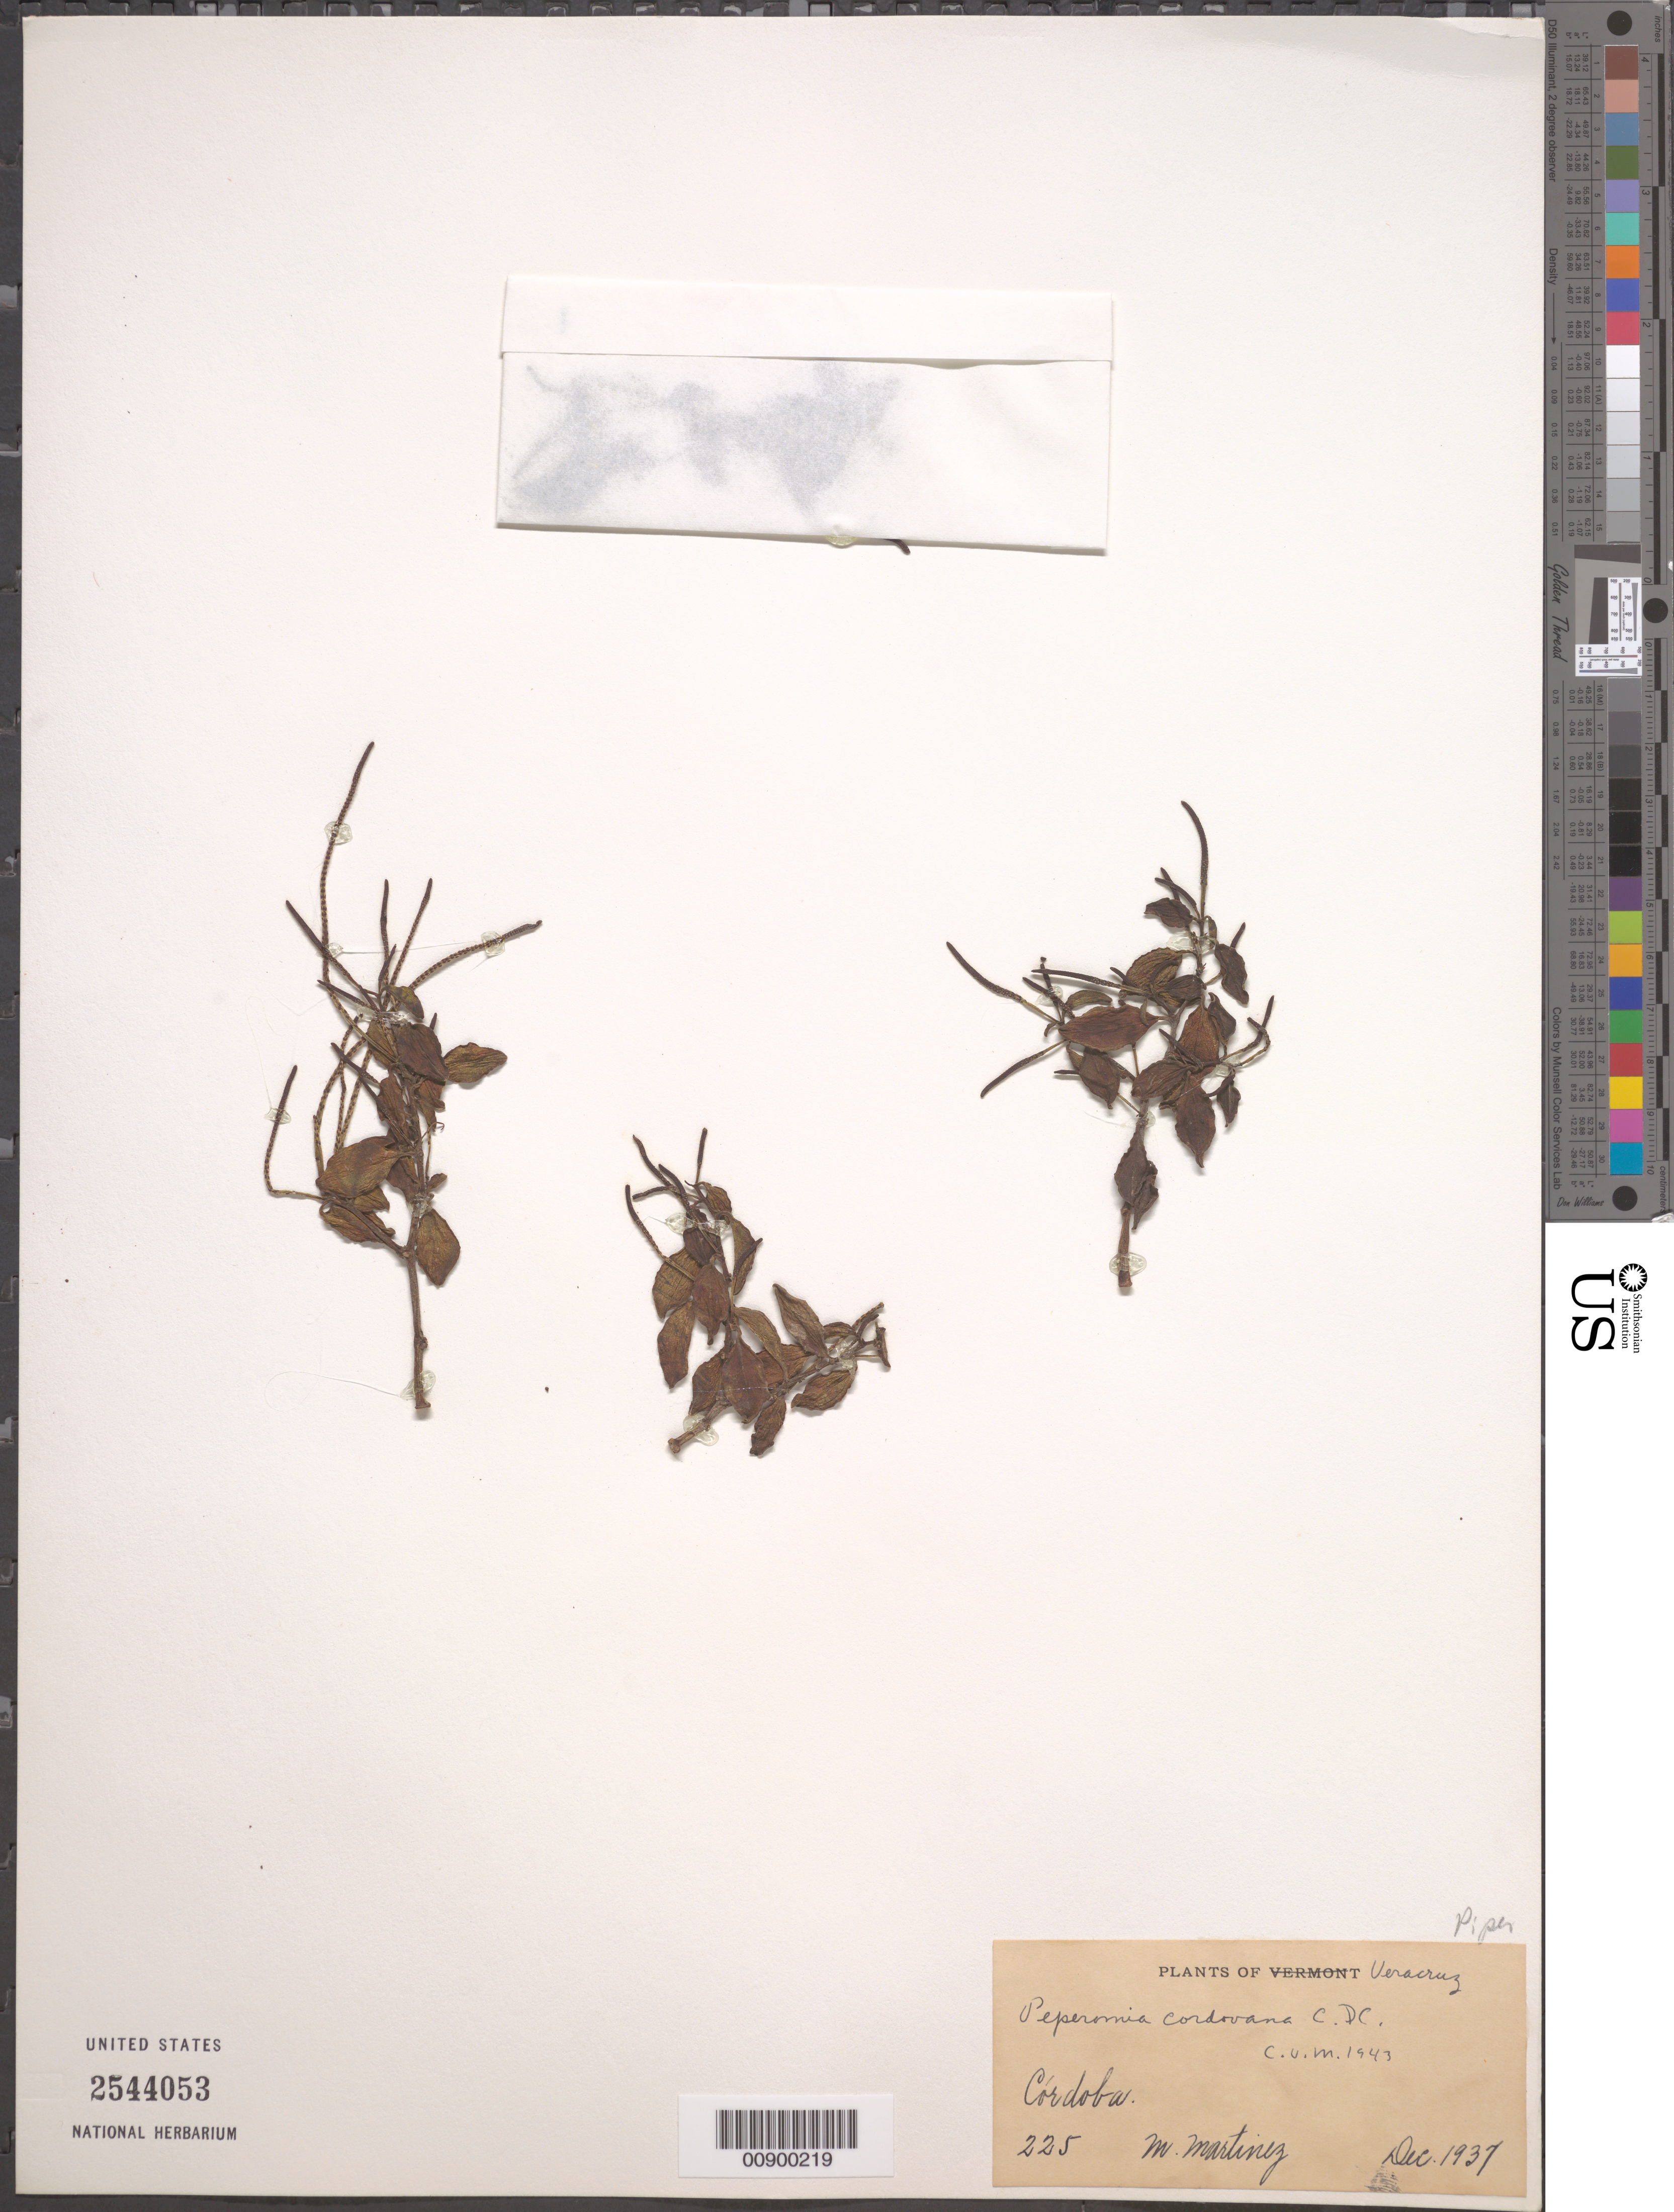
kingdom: Plantae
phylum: Tracheophyta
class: Magnoliopsida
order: Piperales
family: Piperaceae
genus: Peperomia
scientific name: Peperomia cordovana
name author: C. DC.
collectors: M. Martinez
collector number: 225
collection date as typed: Dec 1937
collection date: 1937-12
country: Mexico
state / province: Veracruz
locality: Córdova, Veracruz.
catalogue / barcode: US 2544053